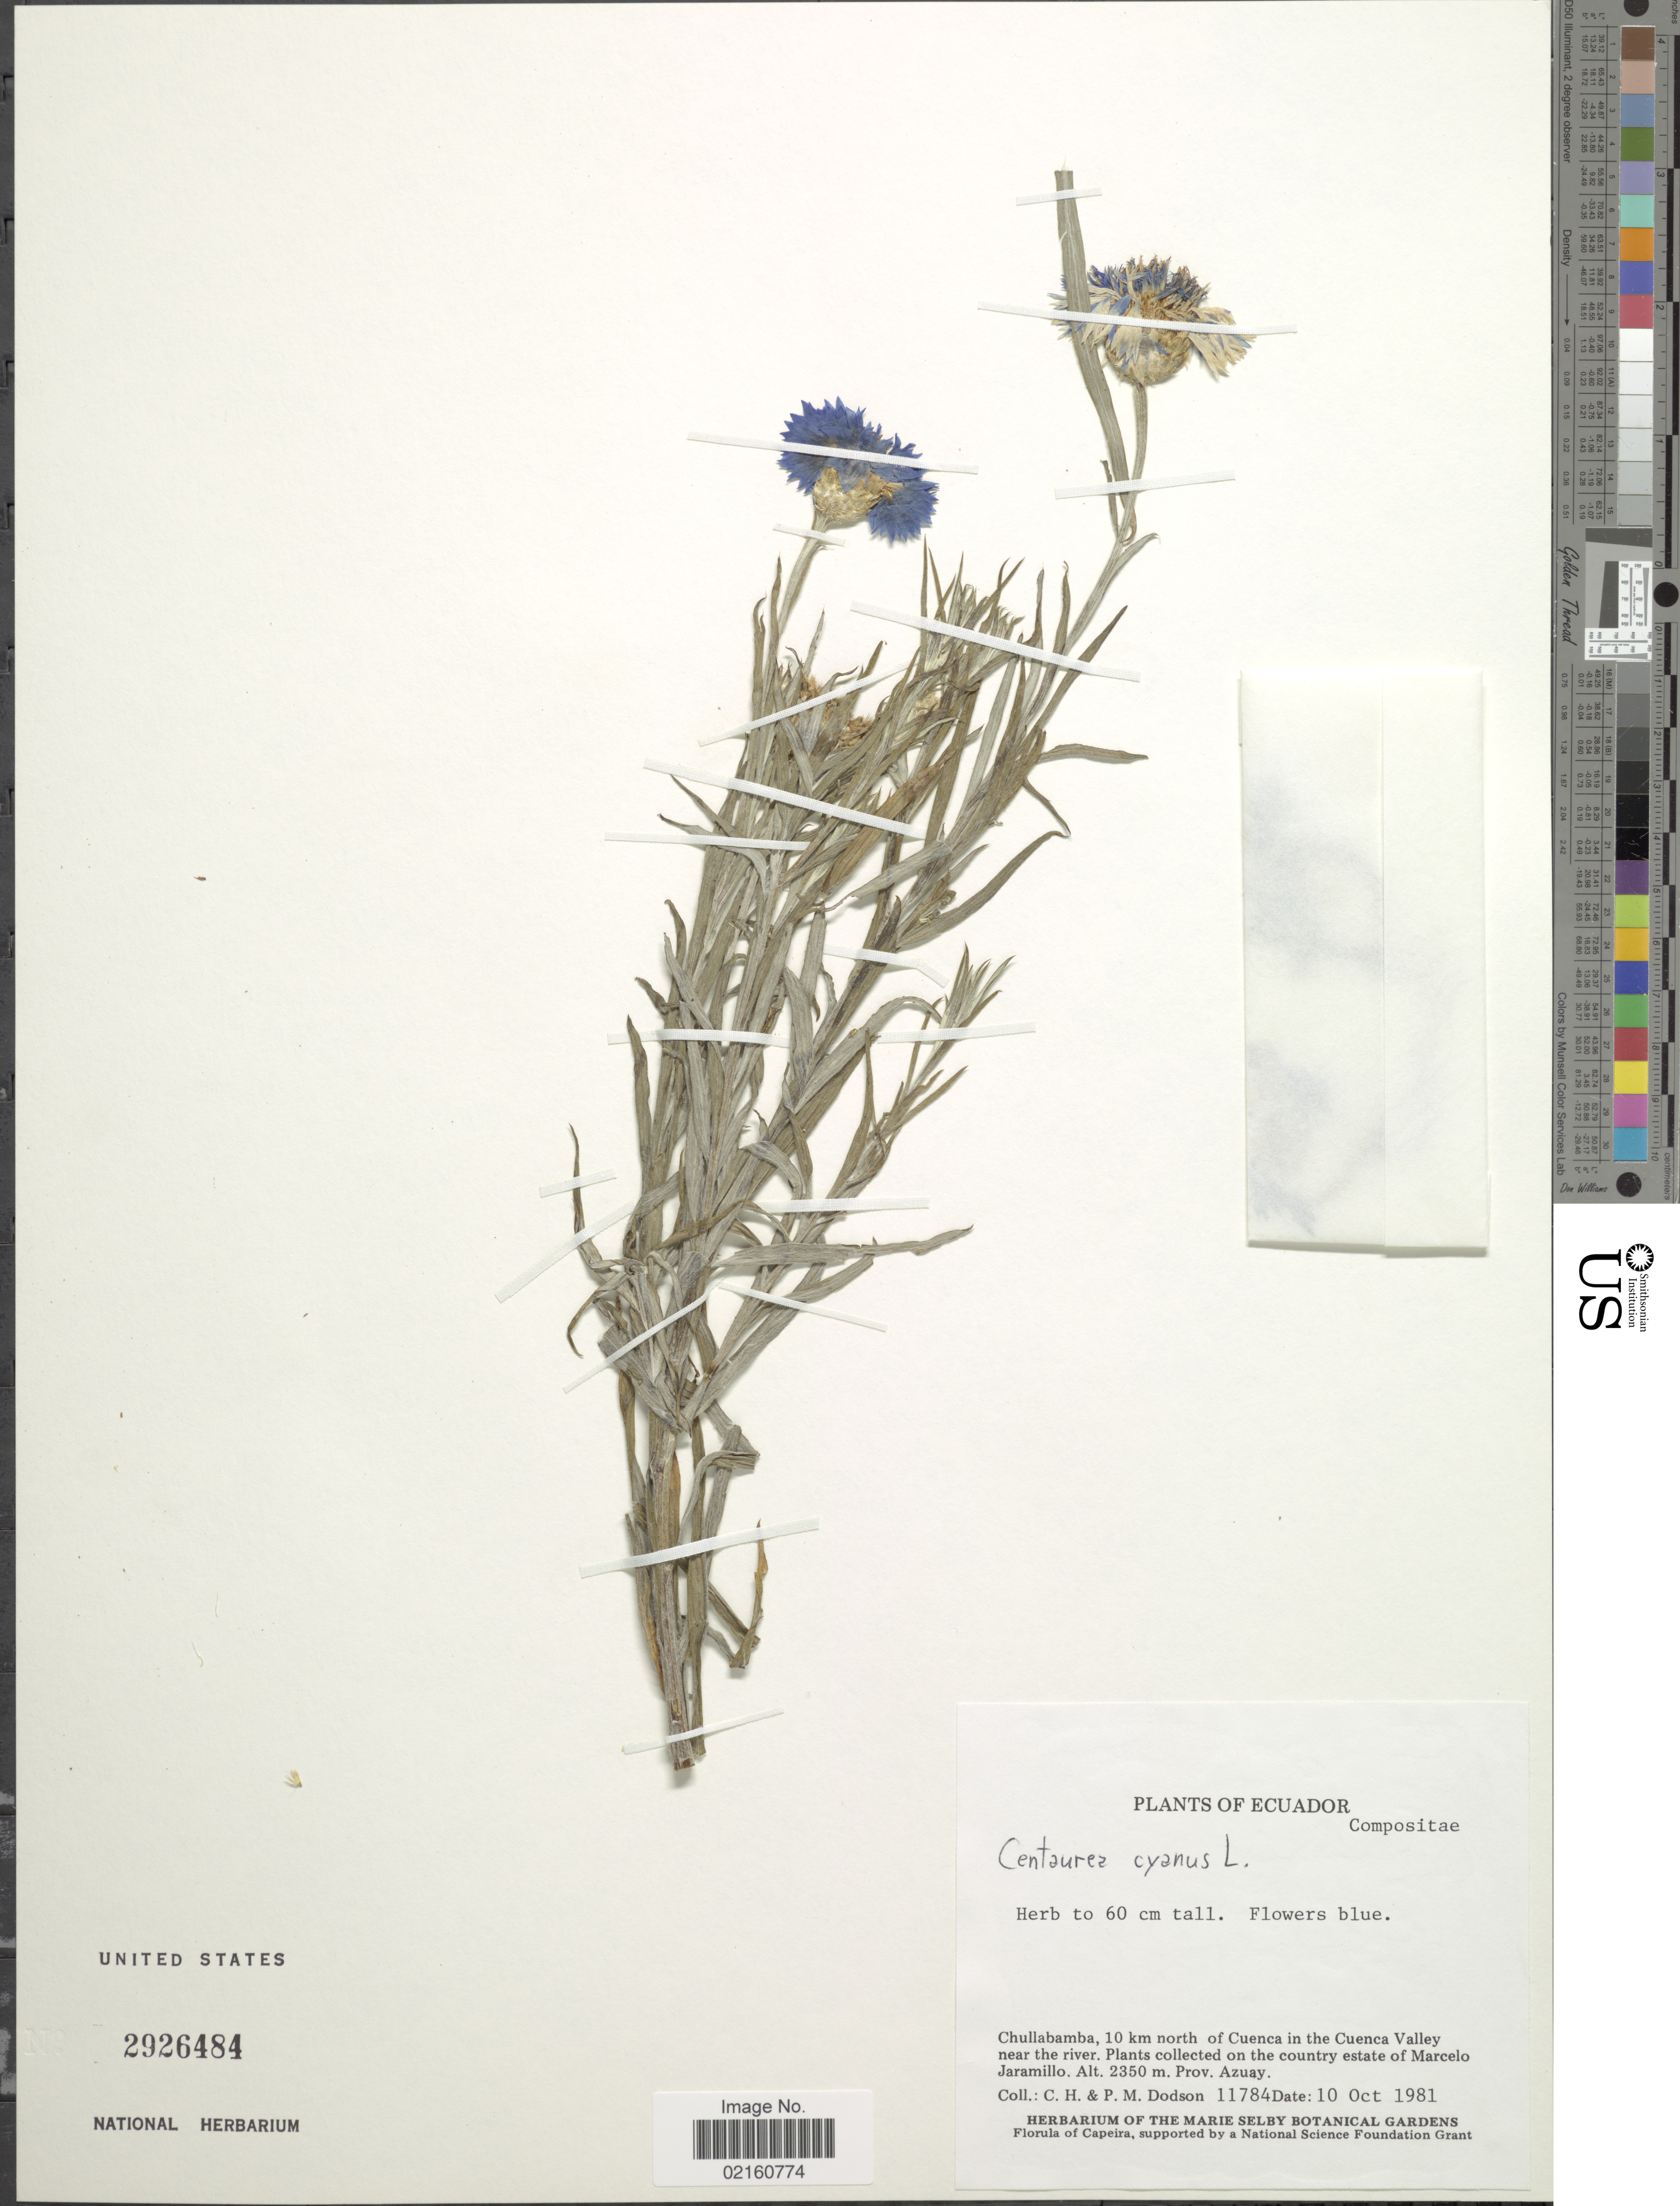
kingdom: Plantae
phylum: Tracheophyta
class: Magnoliopsida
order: Asterales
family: Asteraceae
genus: Centaurea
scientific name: Centaurea cyanus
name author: L.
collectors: C. H. Dodson & P. M. Dodson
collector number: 1178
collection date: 1981-10-10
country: Ecuador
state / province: Azuay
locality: Chullabamba, 10 km north of Cuenca in the Cuenca Valley near the river, Country estate of Marcelo Jaramillo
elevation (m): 2350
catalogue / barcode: US 2926484